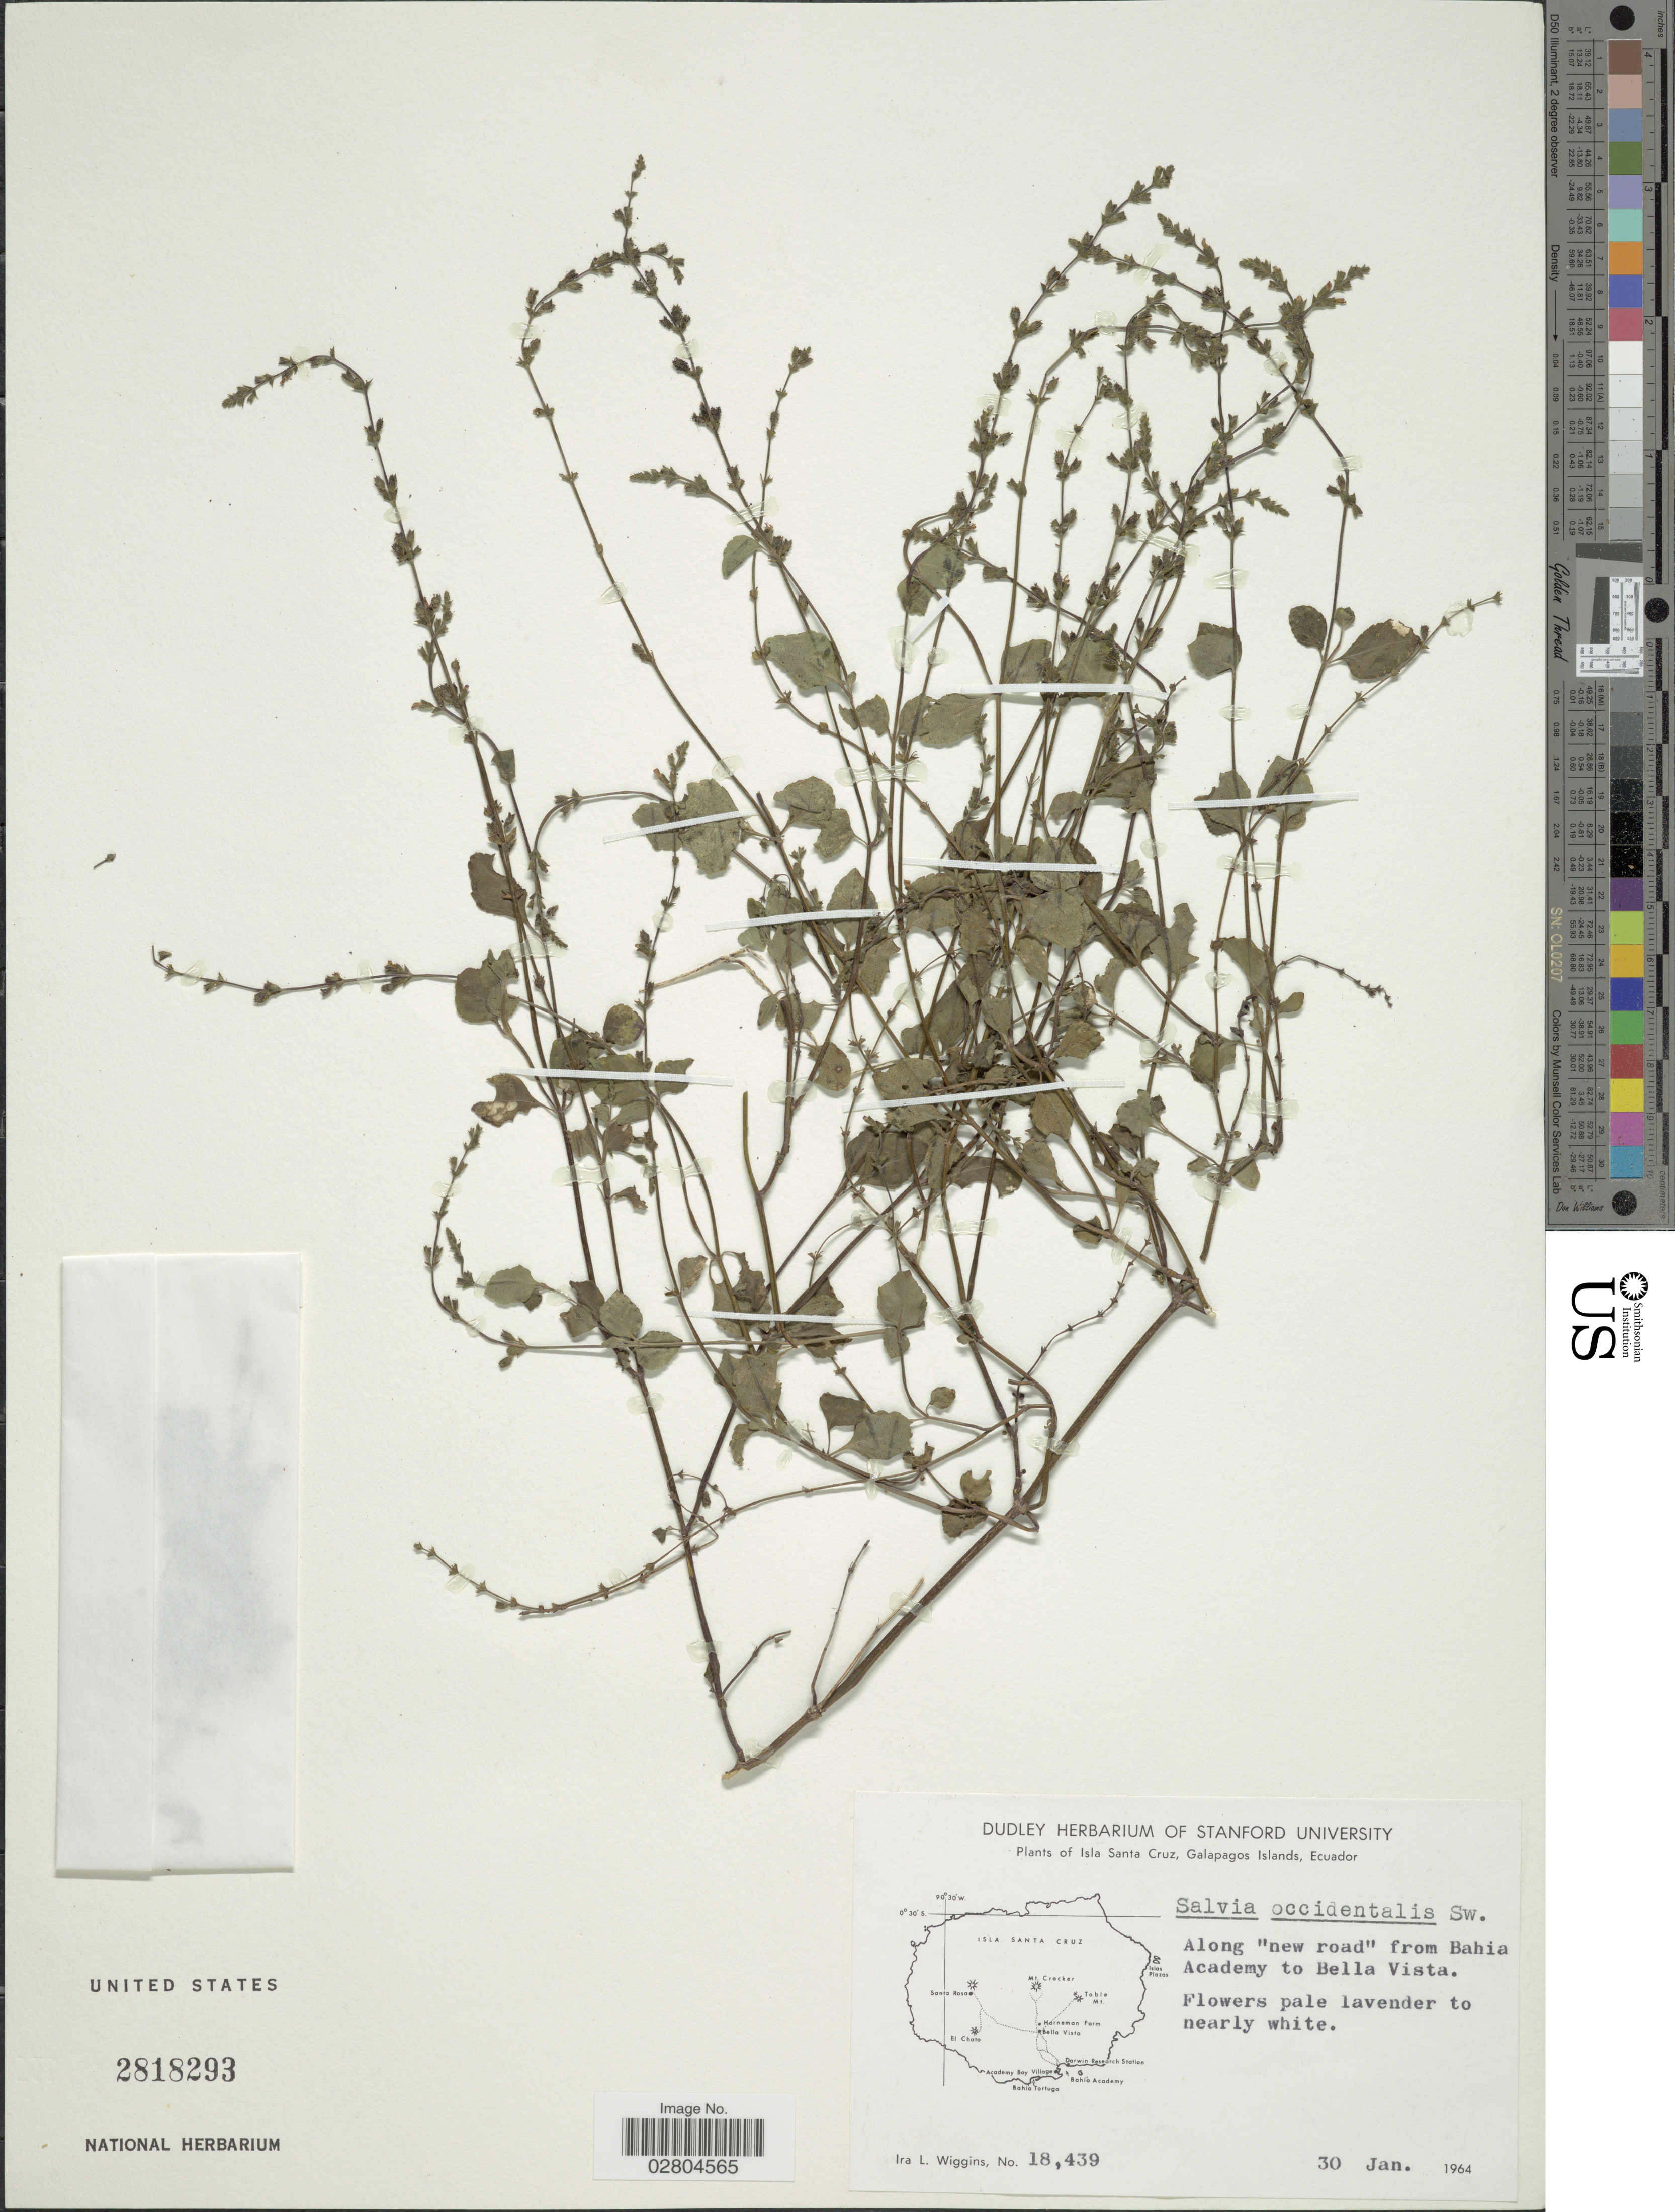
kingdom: Plantae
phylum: Tracheophyta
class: Magnoliopsida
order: Lamiales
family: Lamiaceae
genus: Salvia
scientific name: Salvia occidentalis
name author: Sw.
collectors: I. L. Wiggins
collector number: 18439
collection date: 1964-01-30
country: Ecuador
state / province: Colón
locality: Isla Santa Cruz, Galapagos Islands. Along 'new road' from Bahia Academy to Bella Vista.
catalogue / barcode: US 2818293